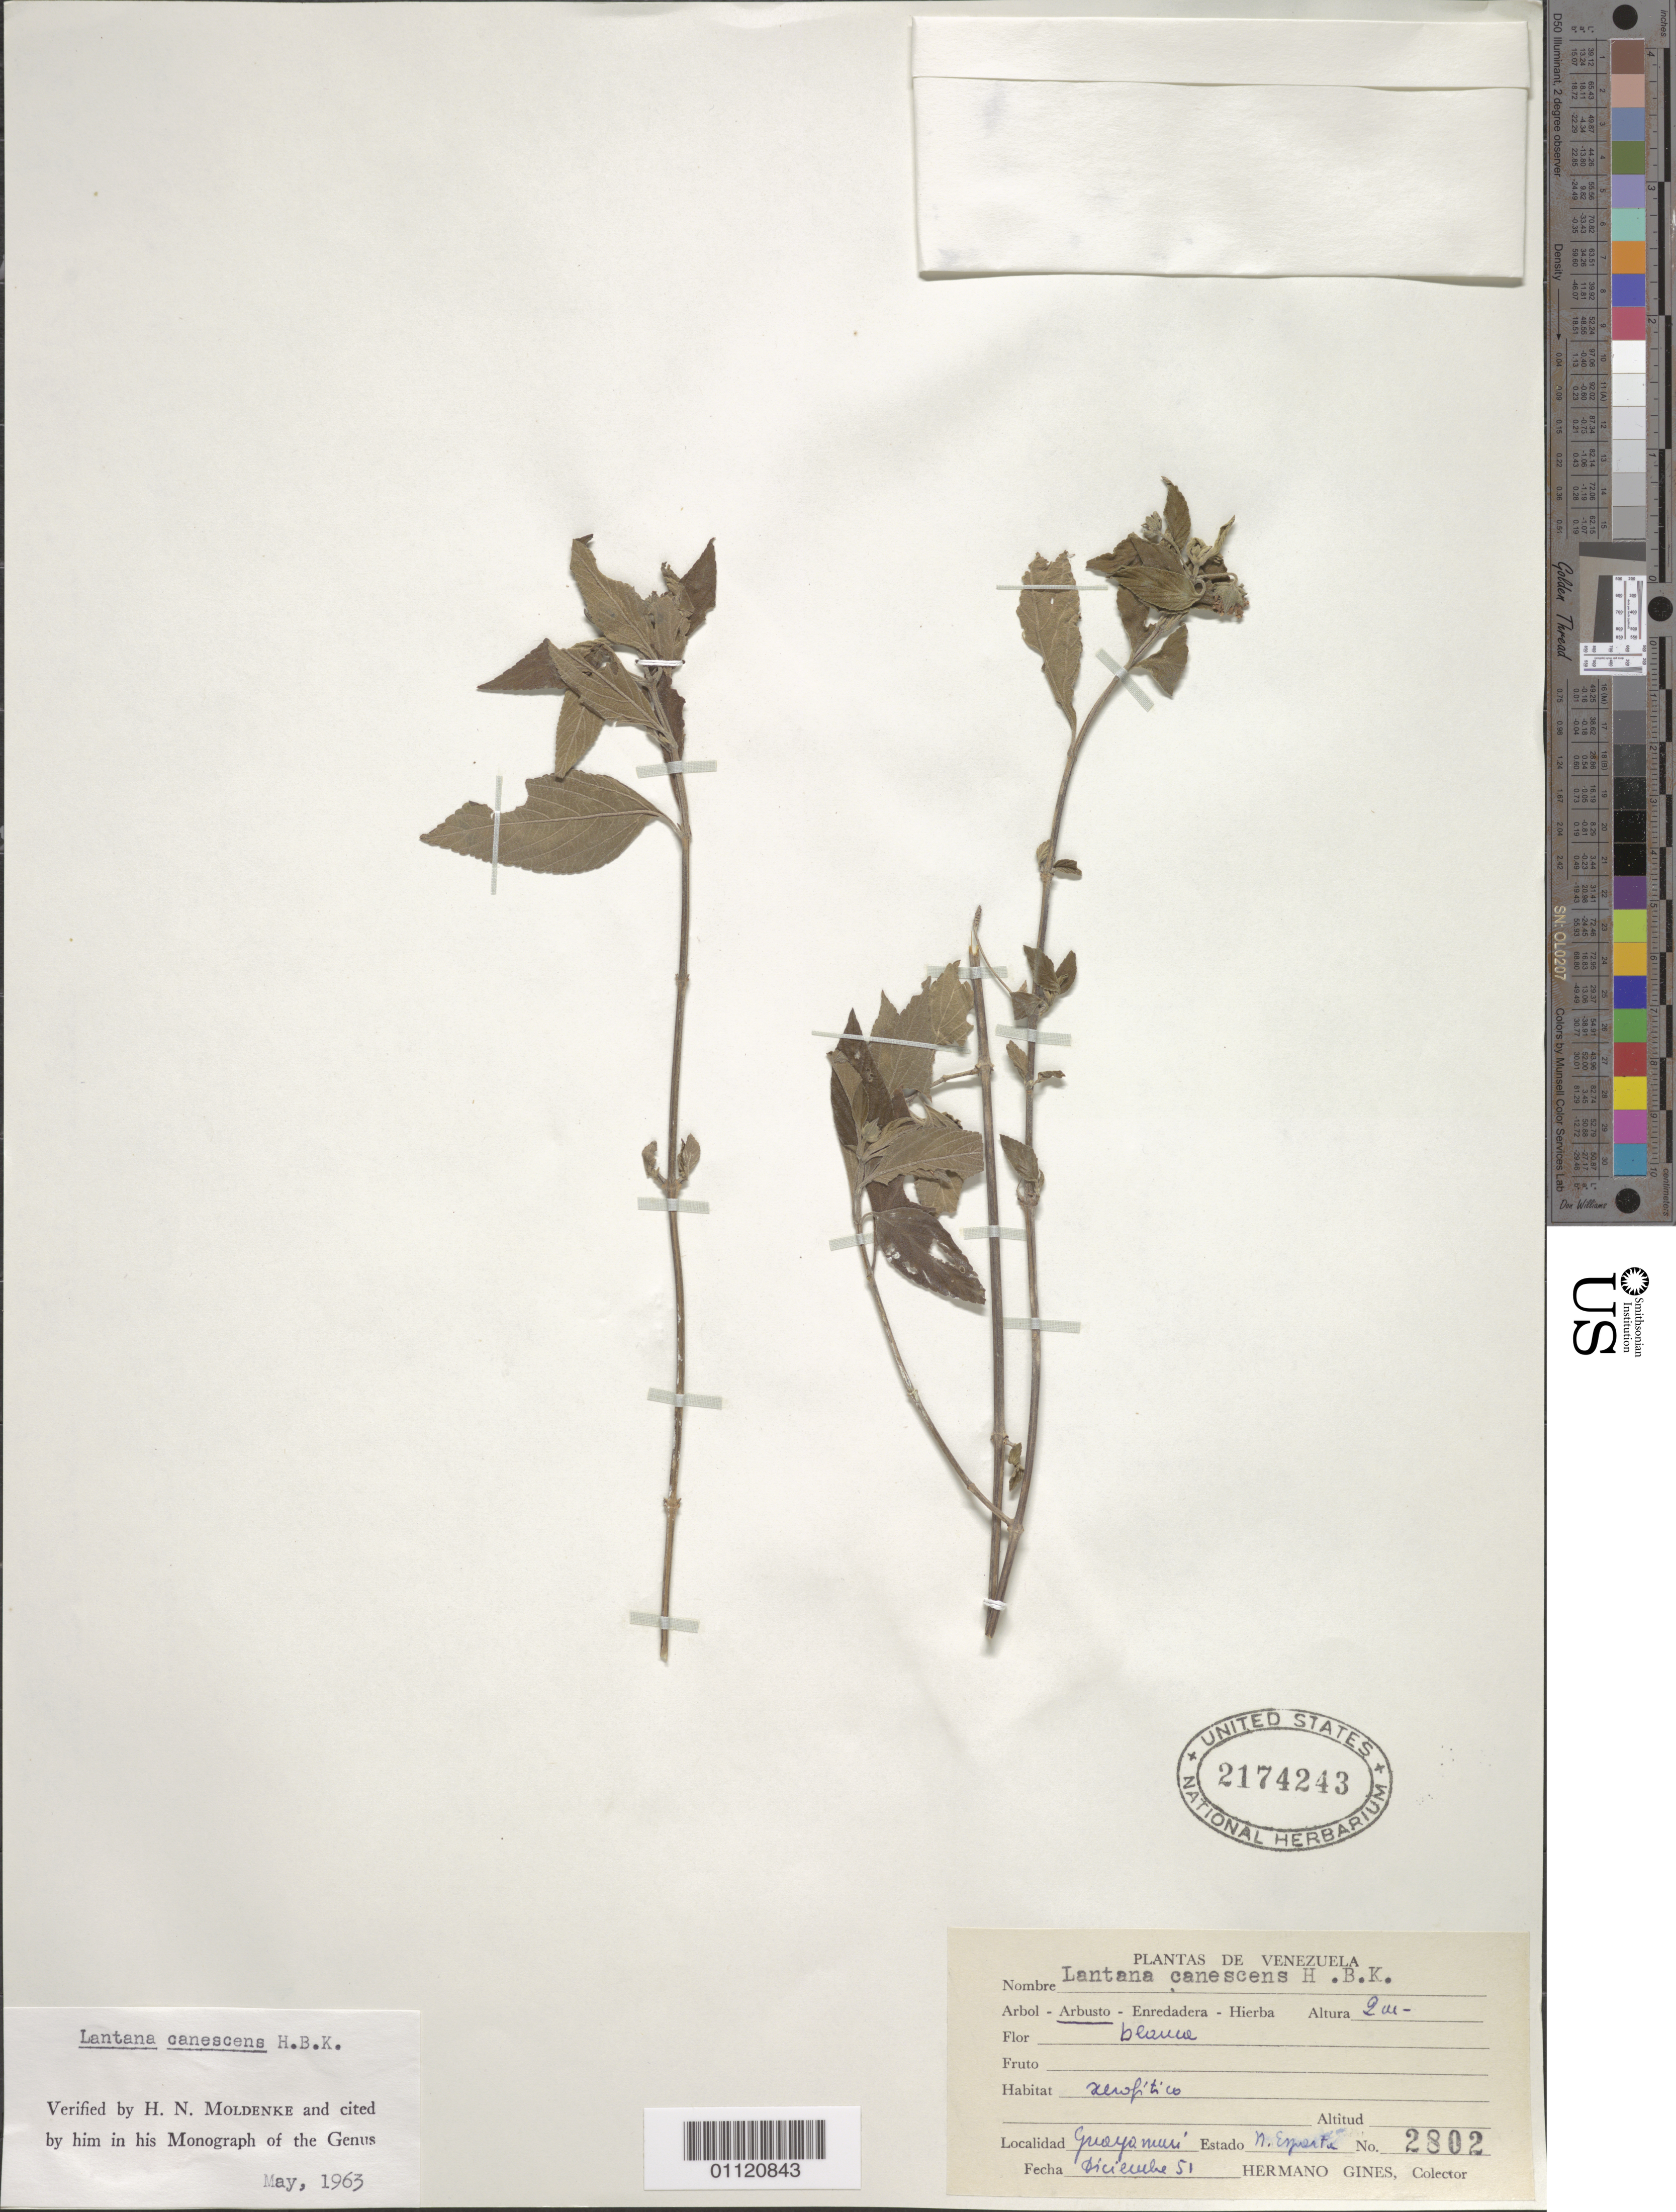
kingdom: Plantae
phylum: Tracheophyta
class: Magnoliopsida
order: Lamiales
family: Verbenaceae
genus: Lantana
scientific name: Lantana canescens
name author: Kunth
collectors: Bro. Gines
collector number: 2802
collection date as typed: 01 Dec 1951 to 31 Dec 1951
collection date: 1951-12-01/1951-12-31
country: Venezuela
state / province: Nueva Esparta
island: Margarita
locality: Guayamuri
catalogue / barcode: US 2174243